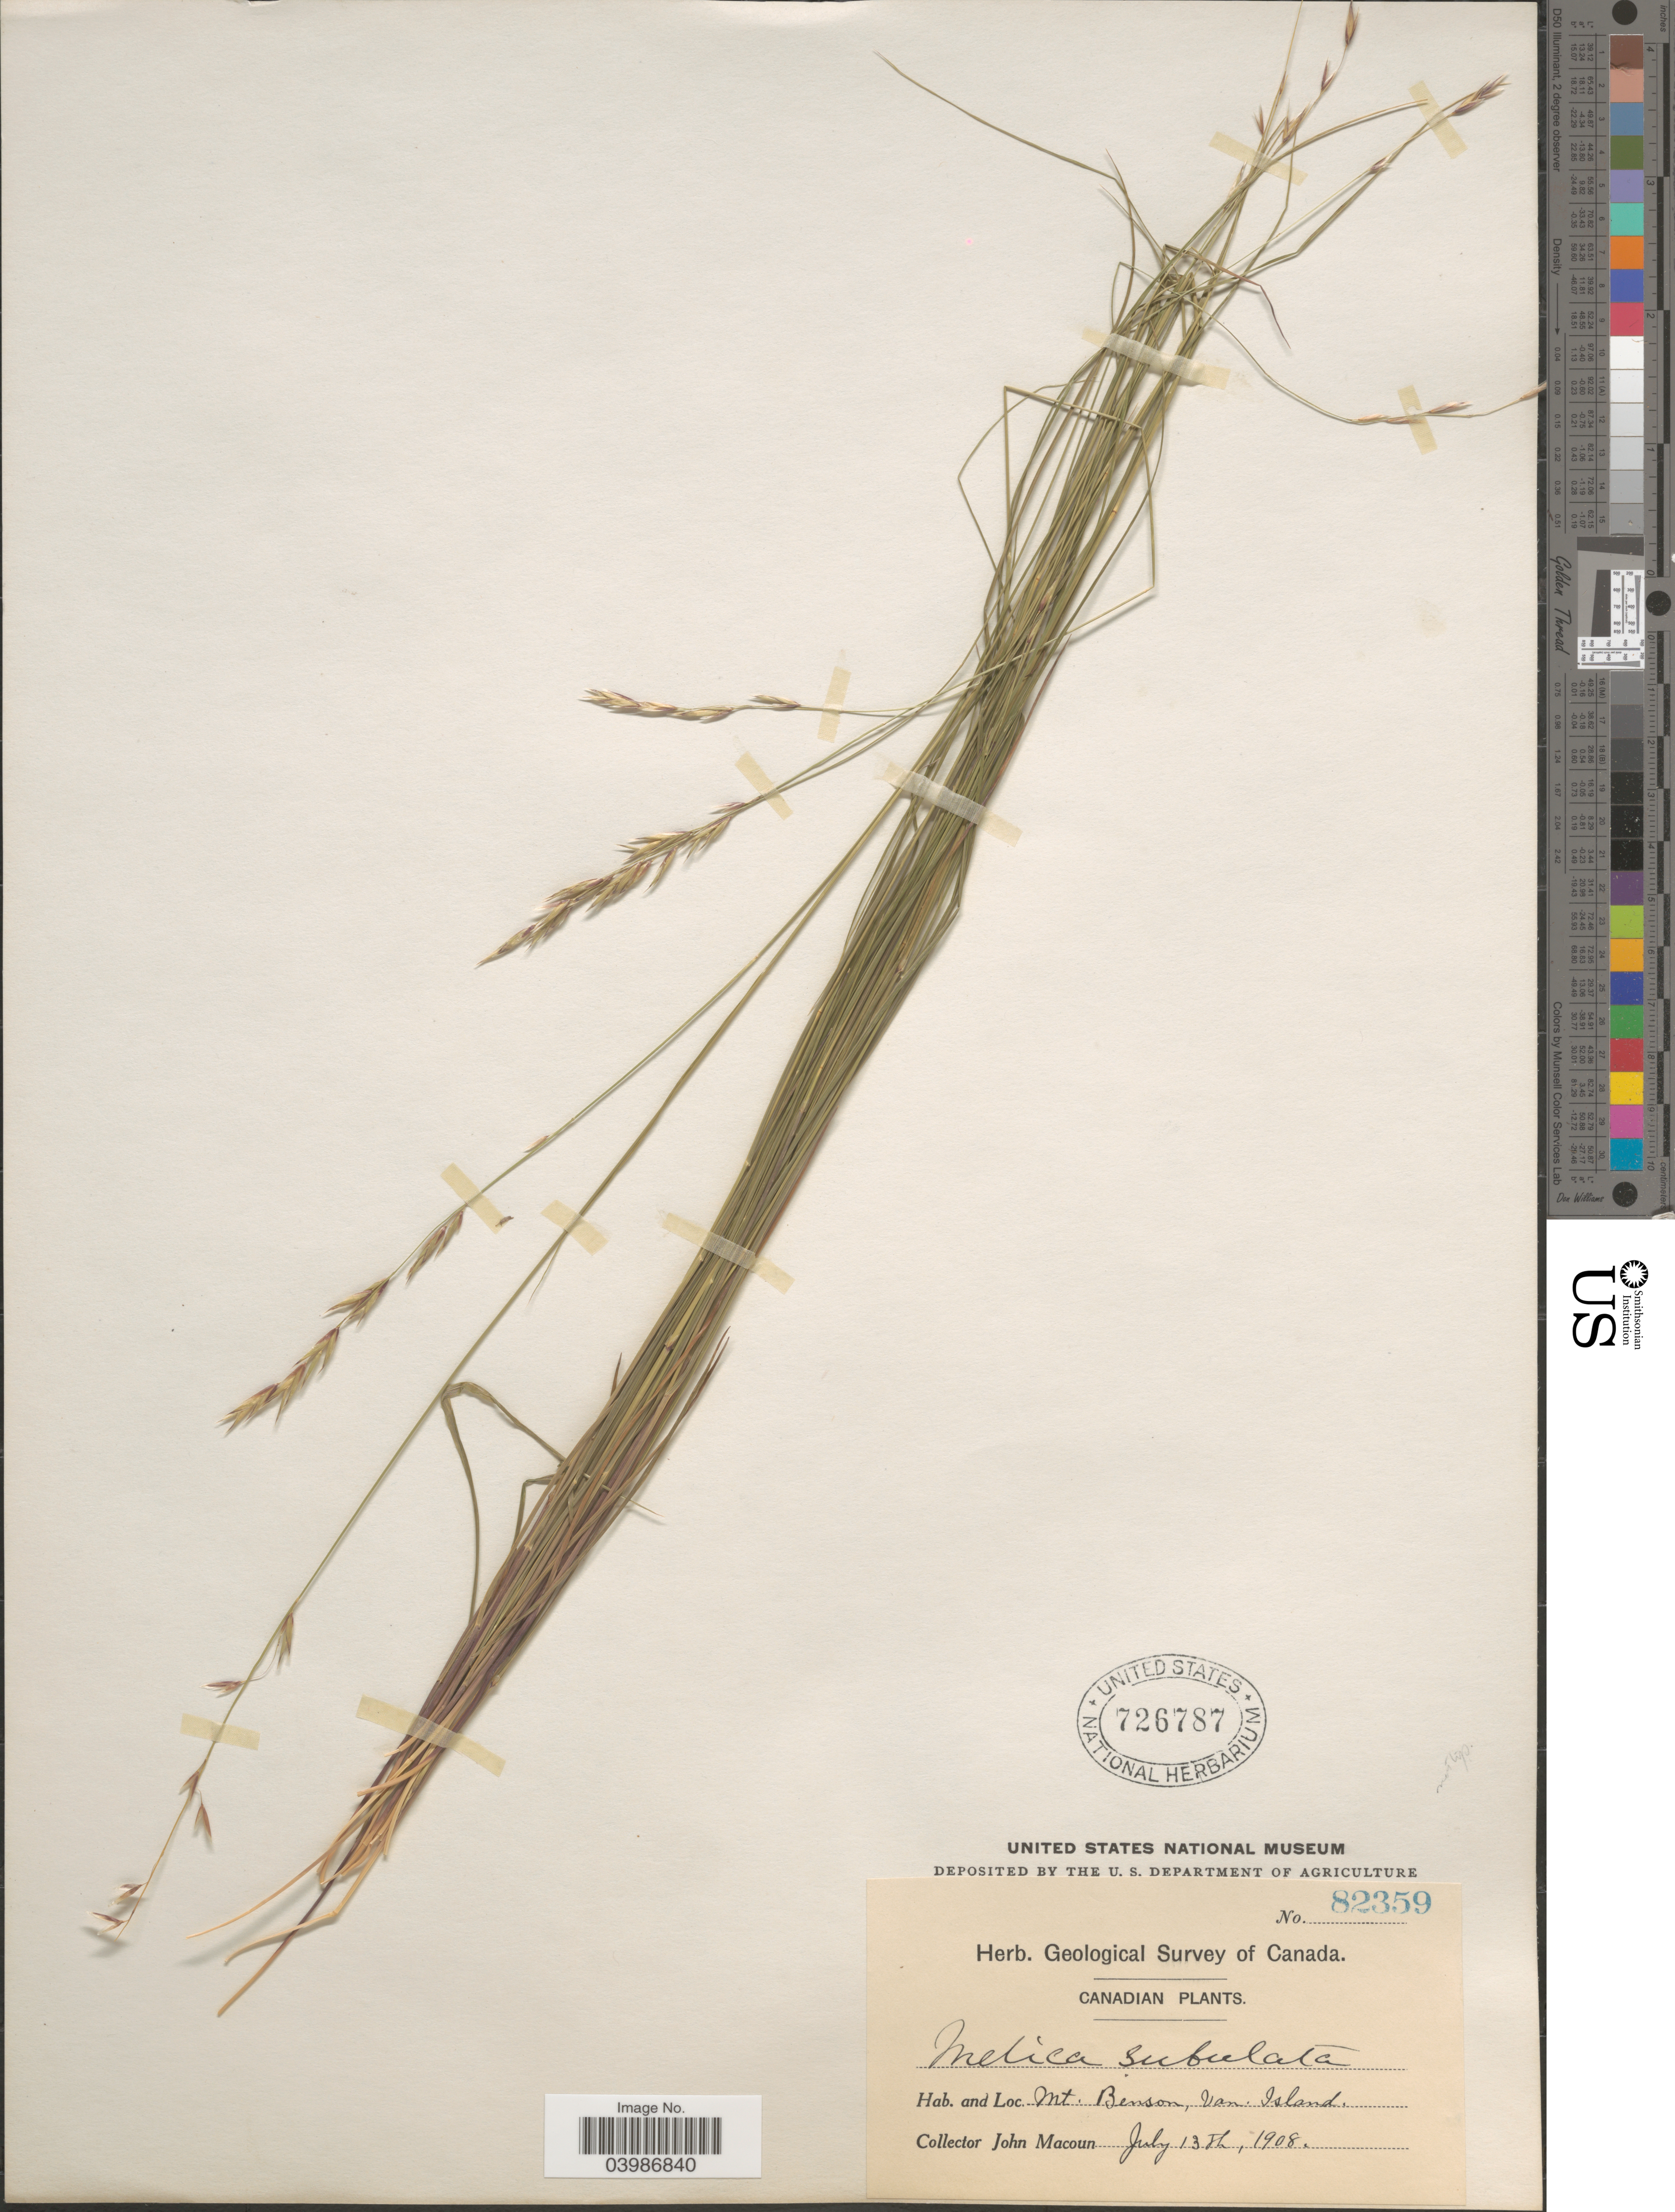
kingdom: Plantae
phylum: Tracheophyta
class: Liliopsida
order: Poales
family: Poaceae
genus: Melica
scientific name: Melica subulata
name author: (Griseb.) Scribn.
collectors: J. Macoun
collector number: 82359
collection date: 1908-07-13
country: Canada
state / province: British Columbia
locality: Mt. Benson, Van. Island.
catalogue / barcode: US 726787